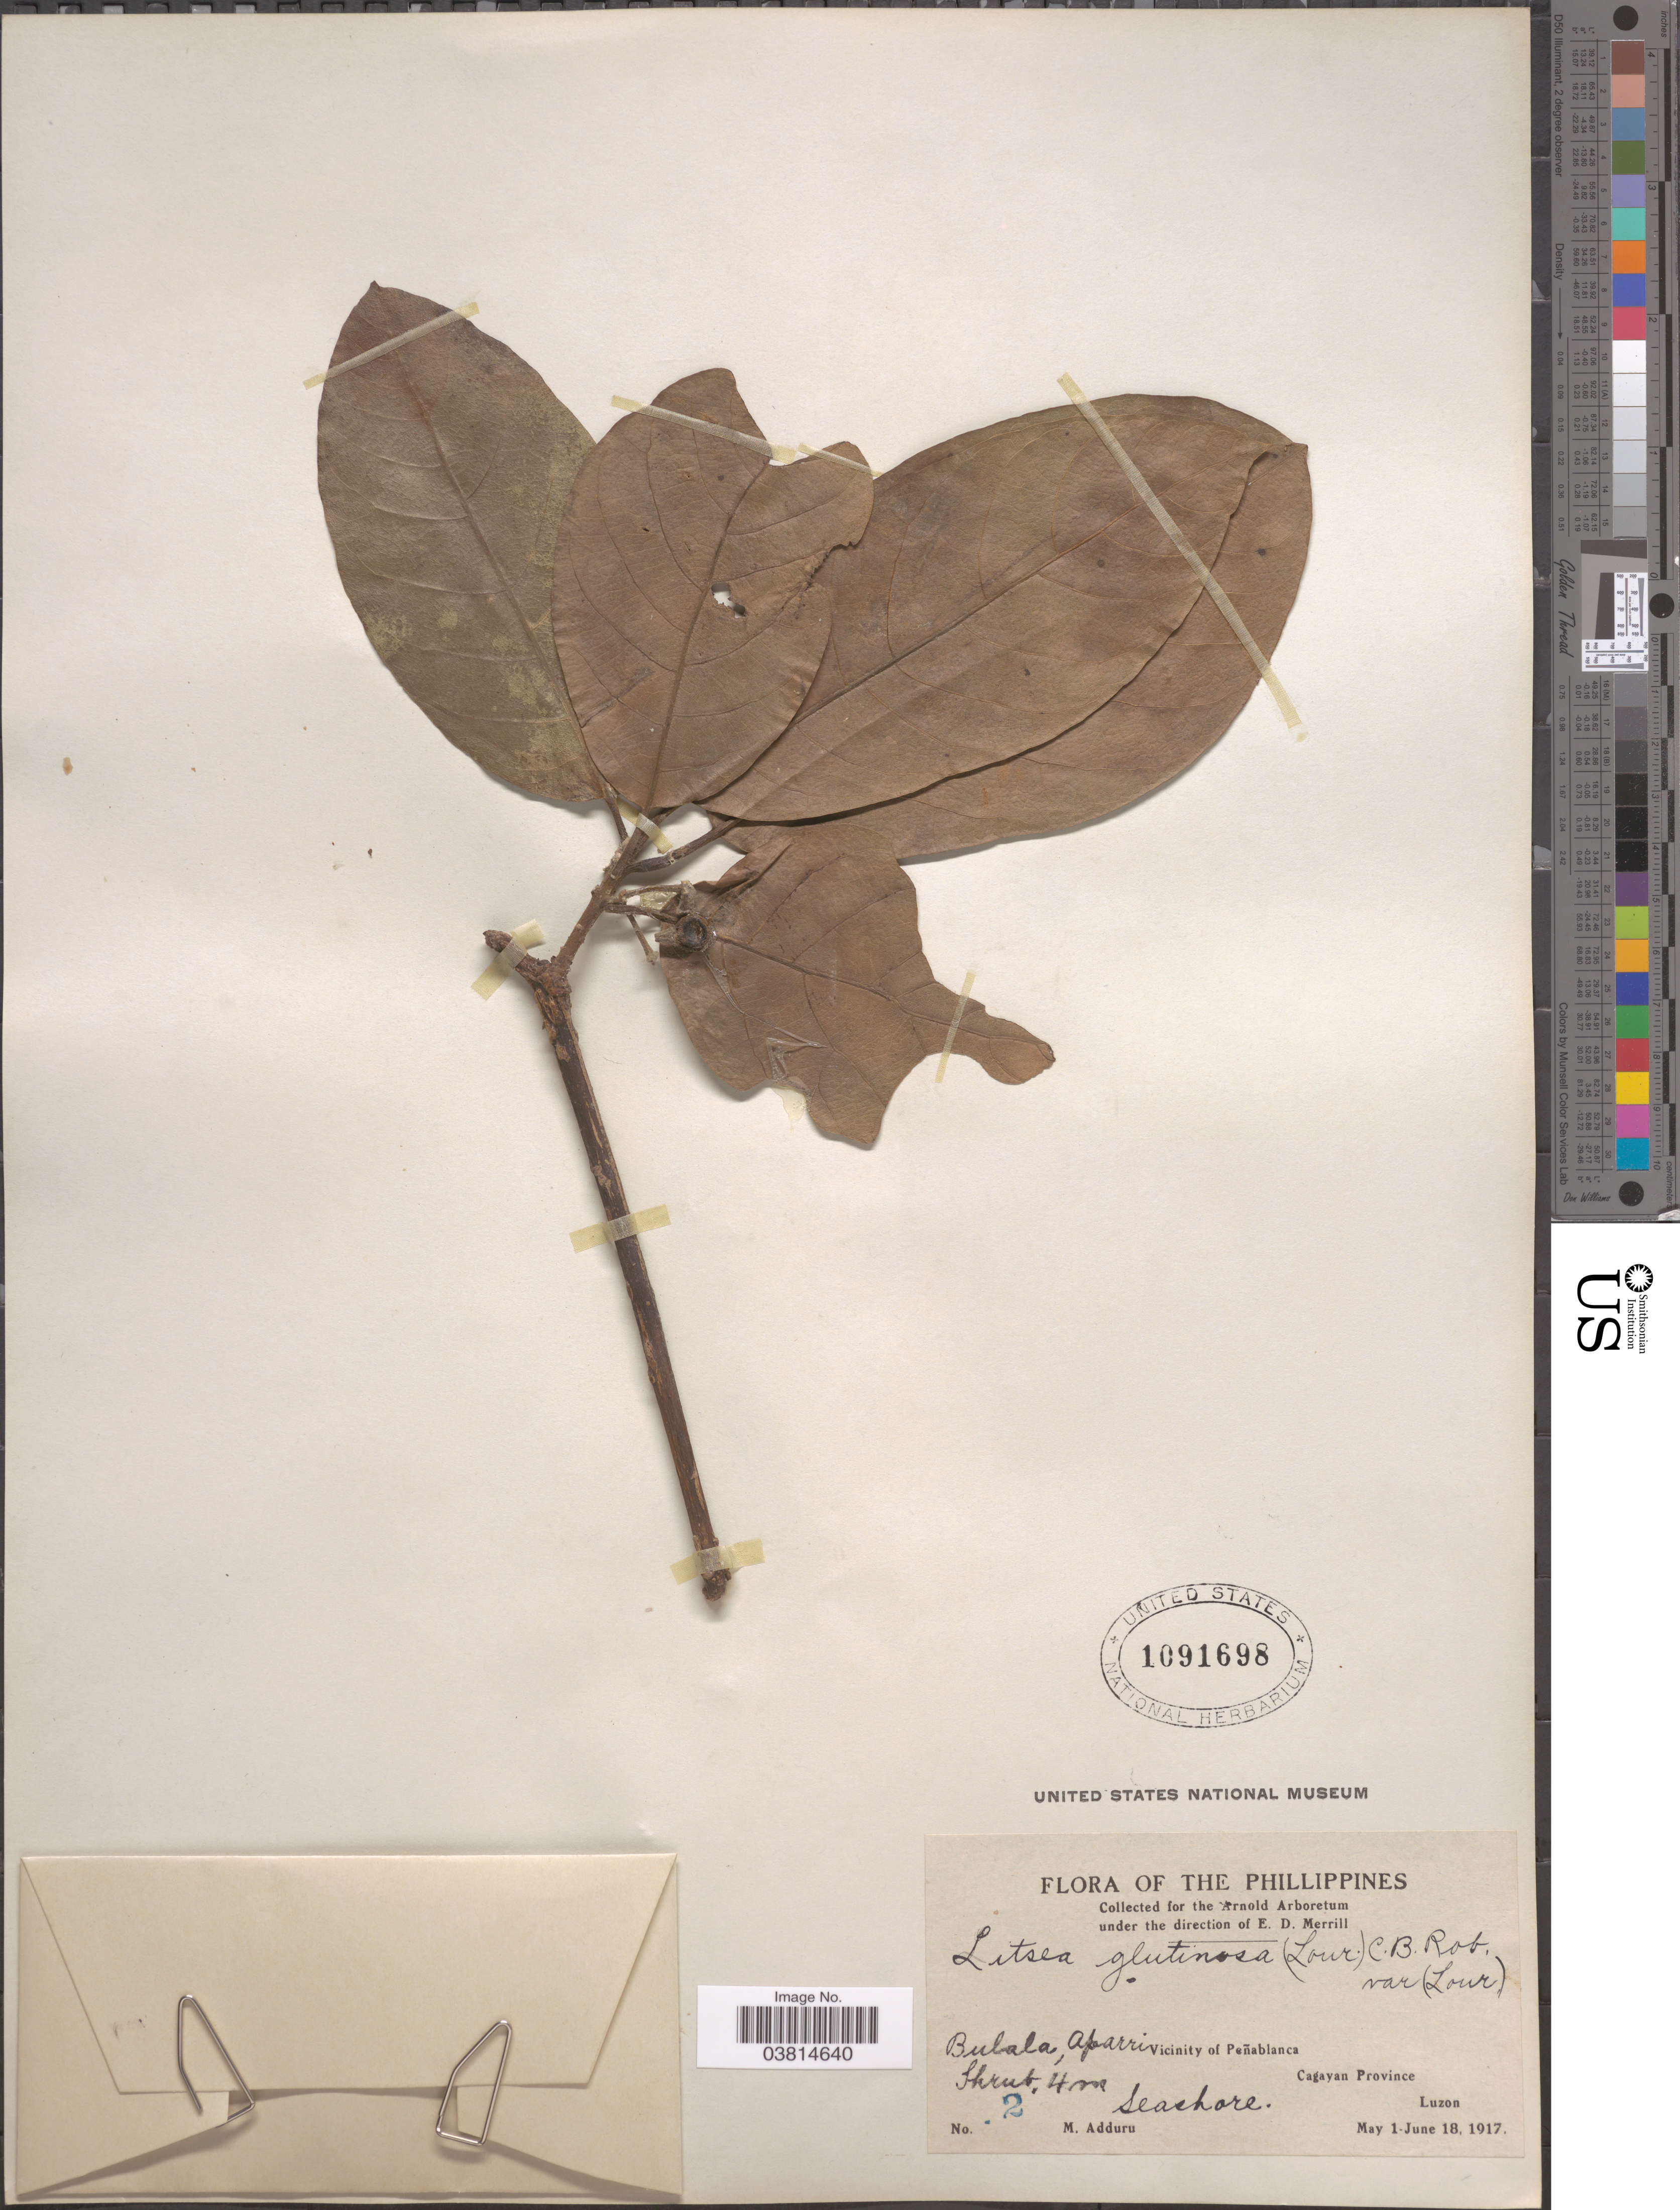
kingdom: Plantae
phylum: Tracheophyta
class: Magnoliopsida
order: Laurales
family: Lauraceae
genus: Litsea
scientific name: Litsea glutinosa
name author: (Lour.) C.B. Rob.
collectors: M. Adduru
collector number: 2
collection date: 1917-05-01/1917-06-18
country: Philippines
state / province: Cagayan Valley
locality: Bulala, Aparri. Vicinity of Peñablanca. Cagayan Province. Luzon.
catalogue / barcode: US 1091698